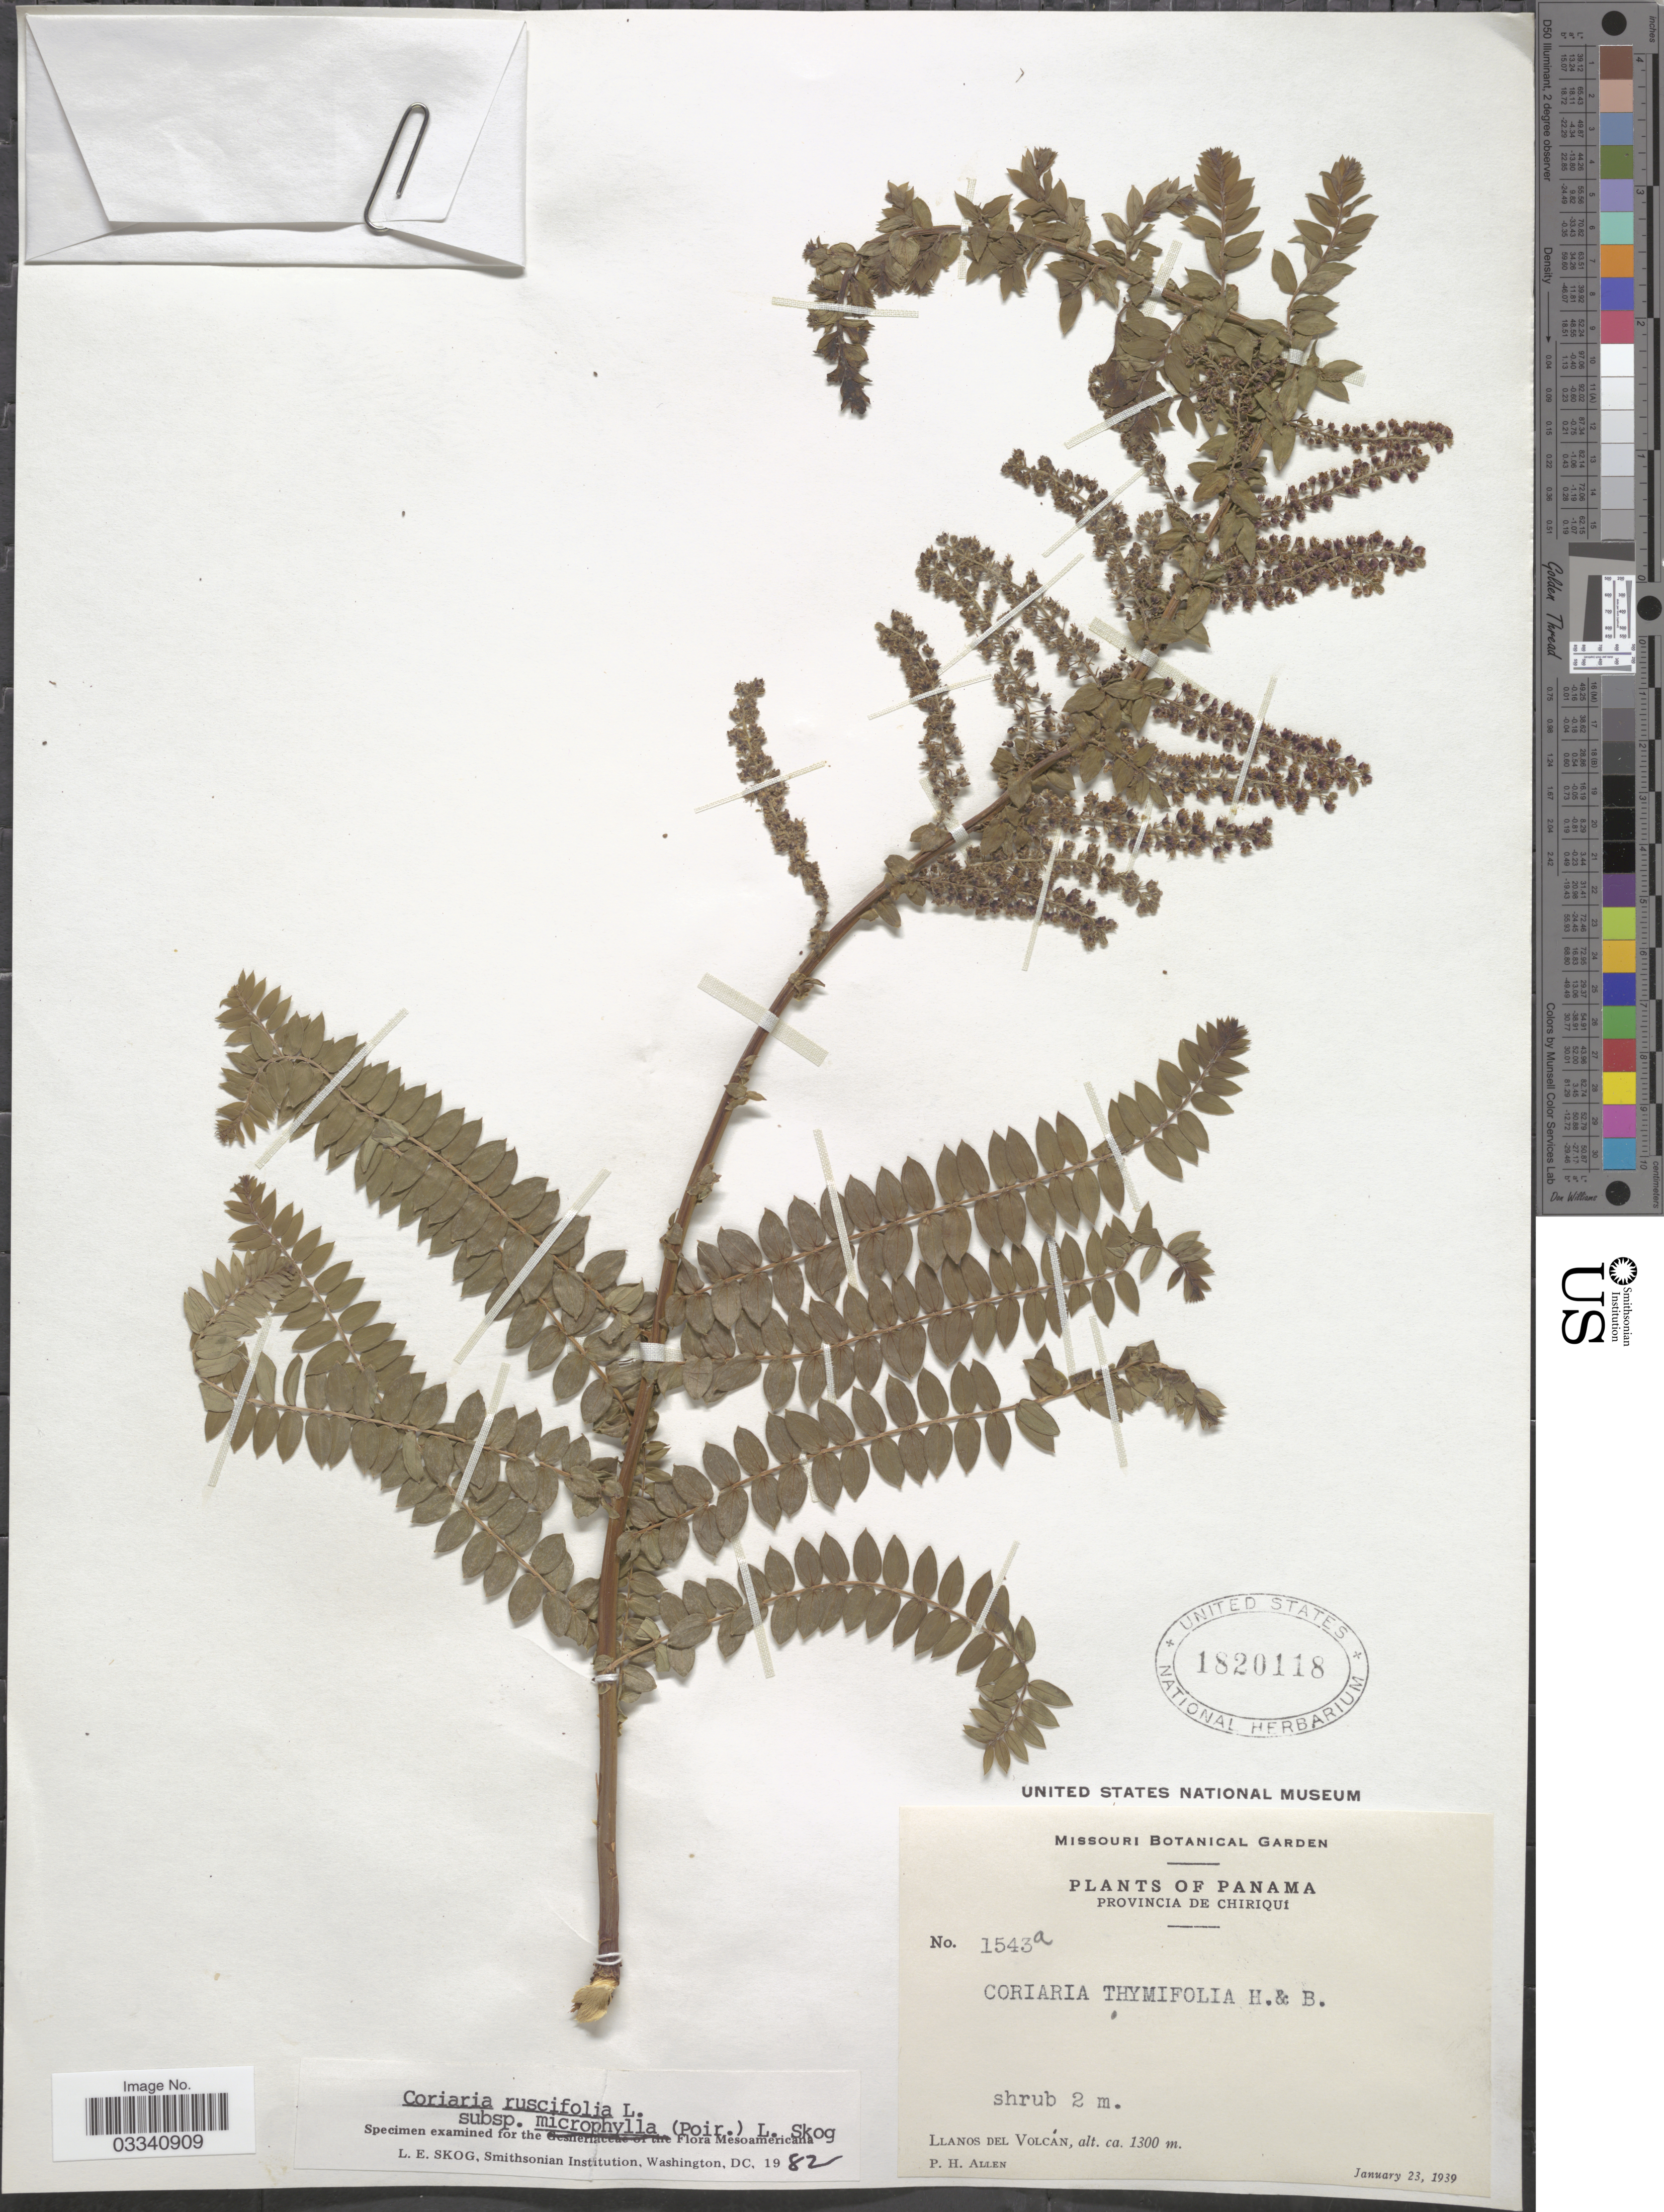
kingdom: Plantae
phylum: Tracheophyta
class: Magnoliopsida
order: Cucurbitales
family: Coriariaceae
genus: Coriaria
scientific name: Coriaria ruscifolia subsp. microphylla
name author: (Poir.) L.E. Skog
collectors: P. H. Allen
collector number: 1543a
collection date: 1939-01-23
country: Panama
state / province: Chiriqui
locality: Llanos del Volcán.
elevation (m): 1300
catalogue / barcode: US 1820118